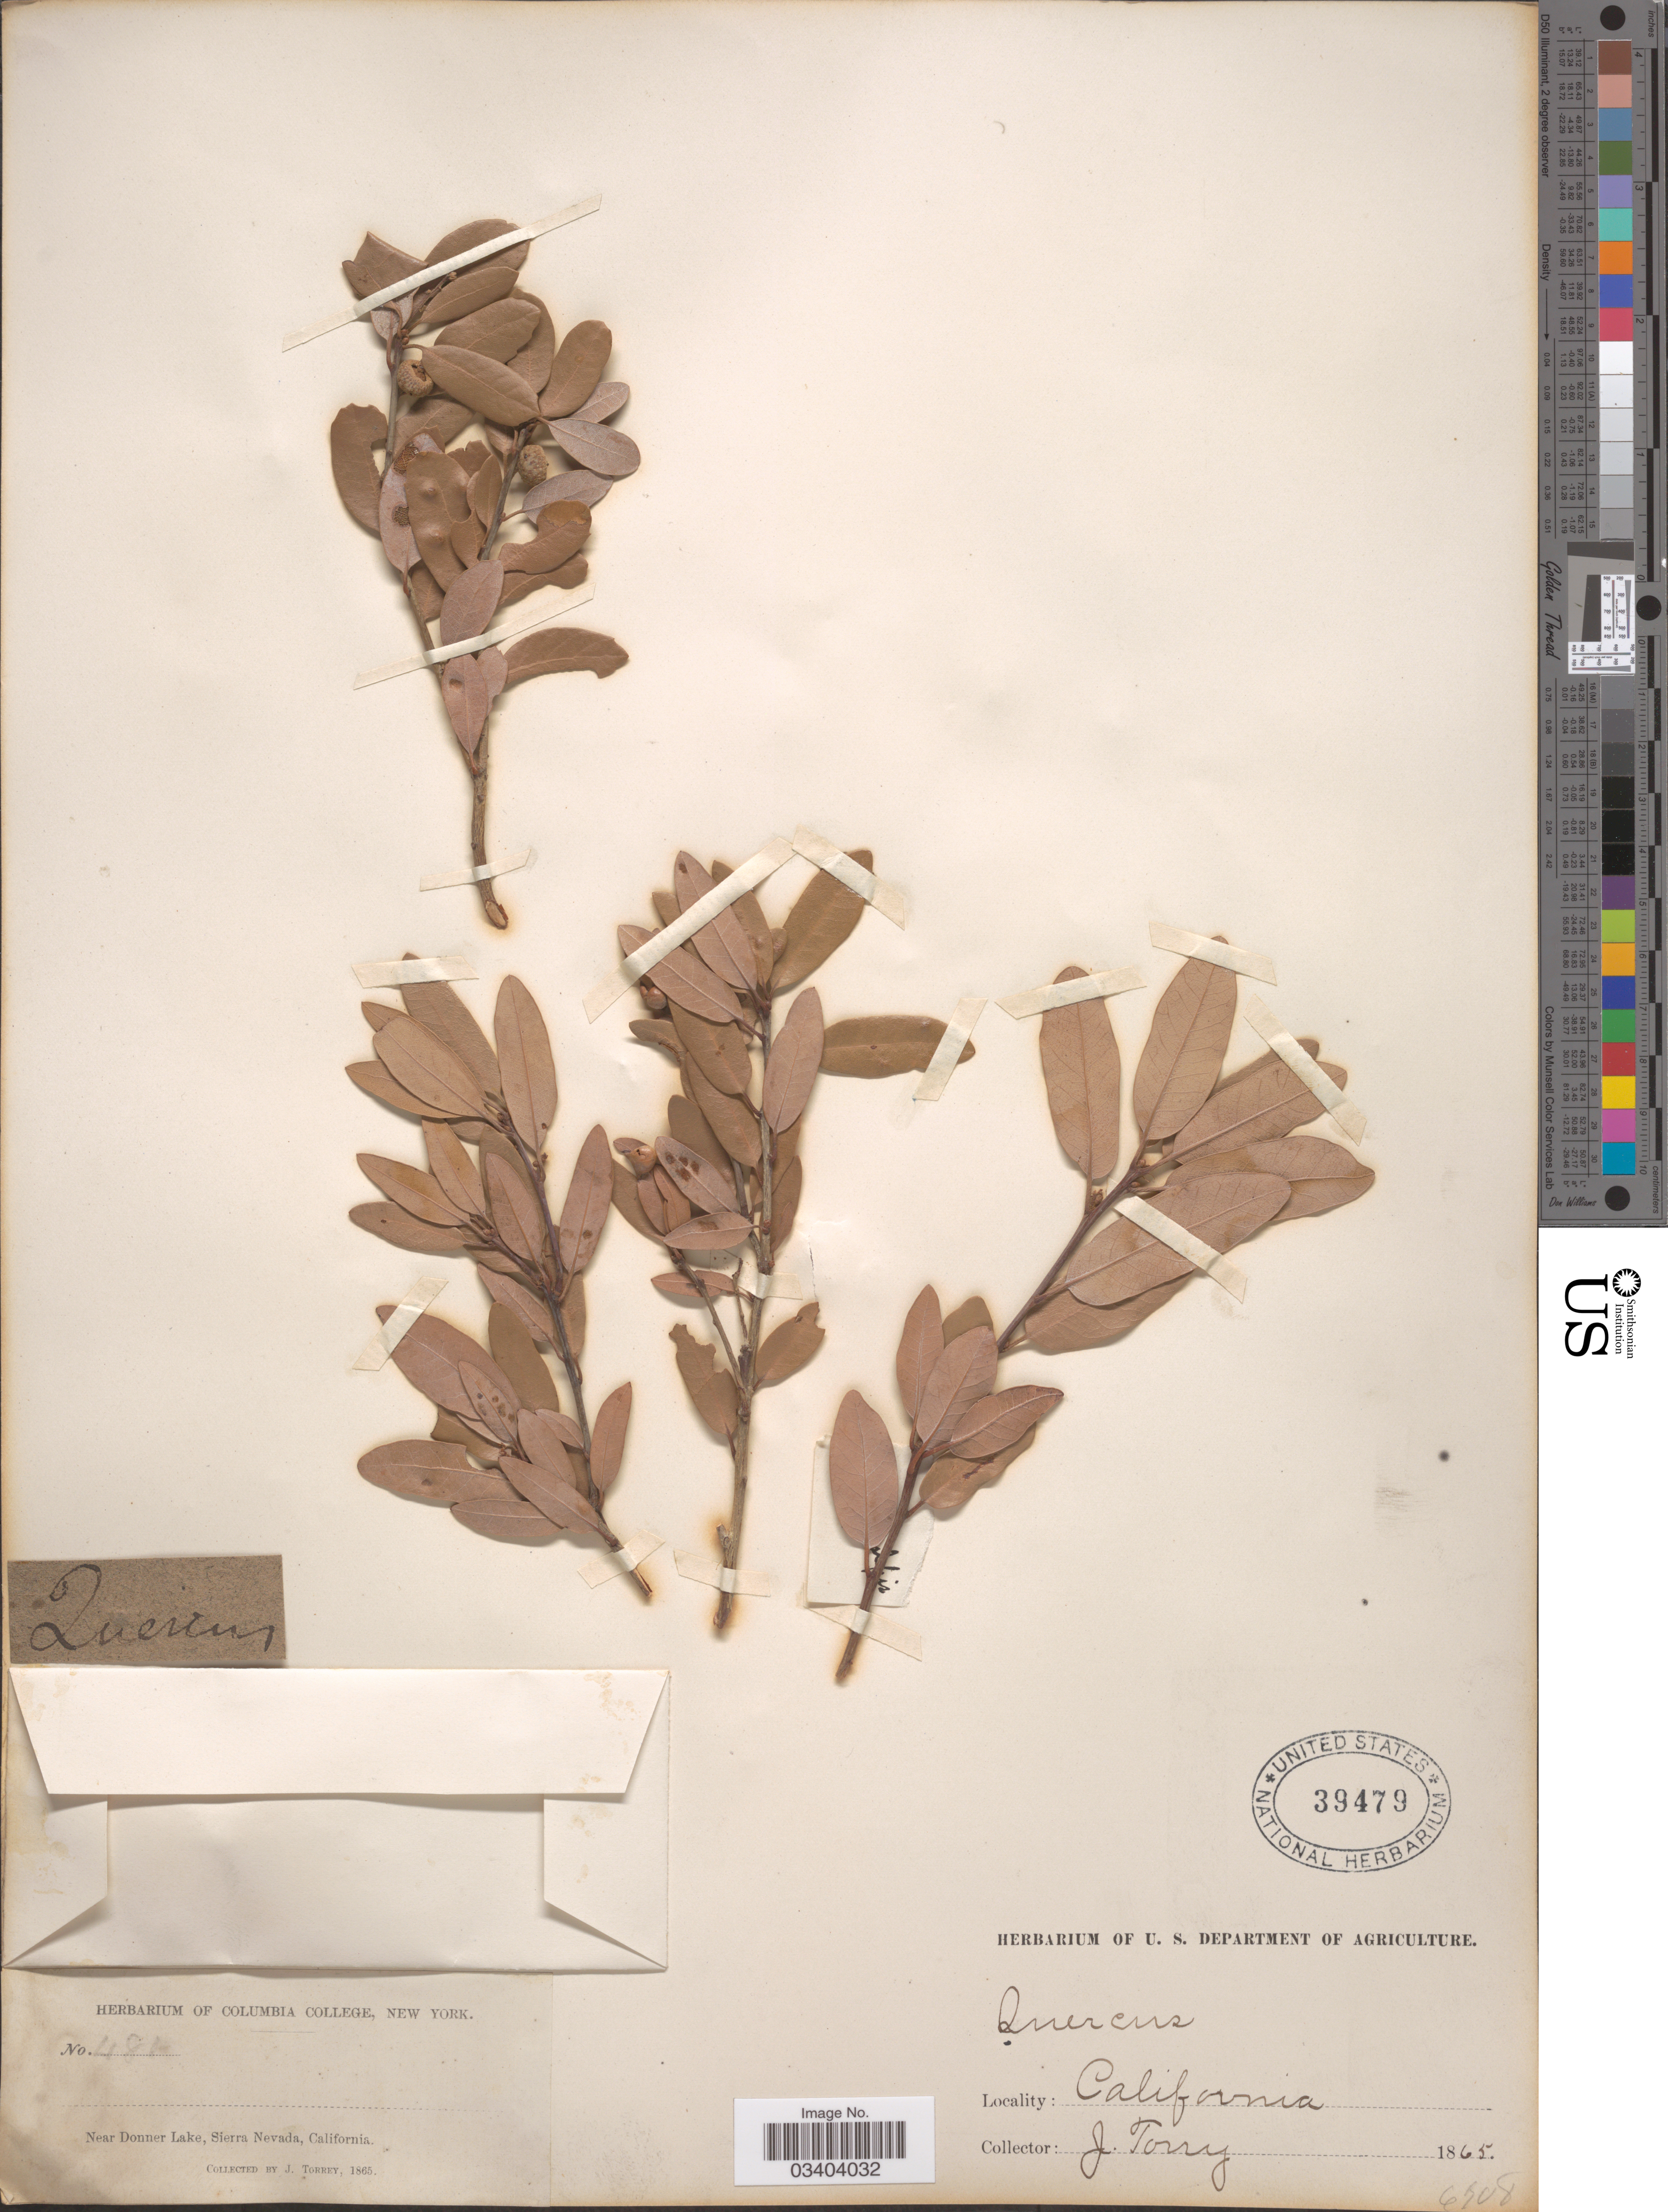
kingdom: Plantae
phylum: Tracheophyta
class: Magnoliopsida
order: Fagales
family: Fagaceae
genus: Quercus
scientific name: Quercus chrysolepis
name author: Liebm.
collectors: J. Torrey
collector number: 481*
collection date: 1865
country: United States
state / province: California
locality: Near Donner Lake, Sierra Nevada.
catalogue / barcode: US 39479